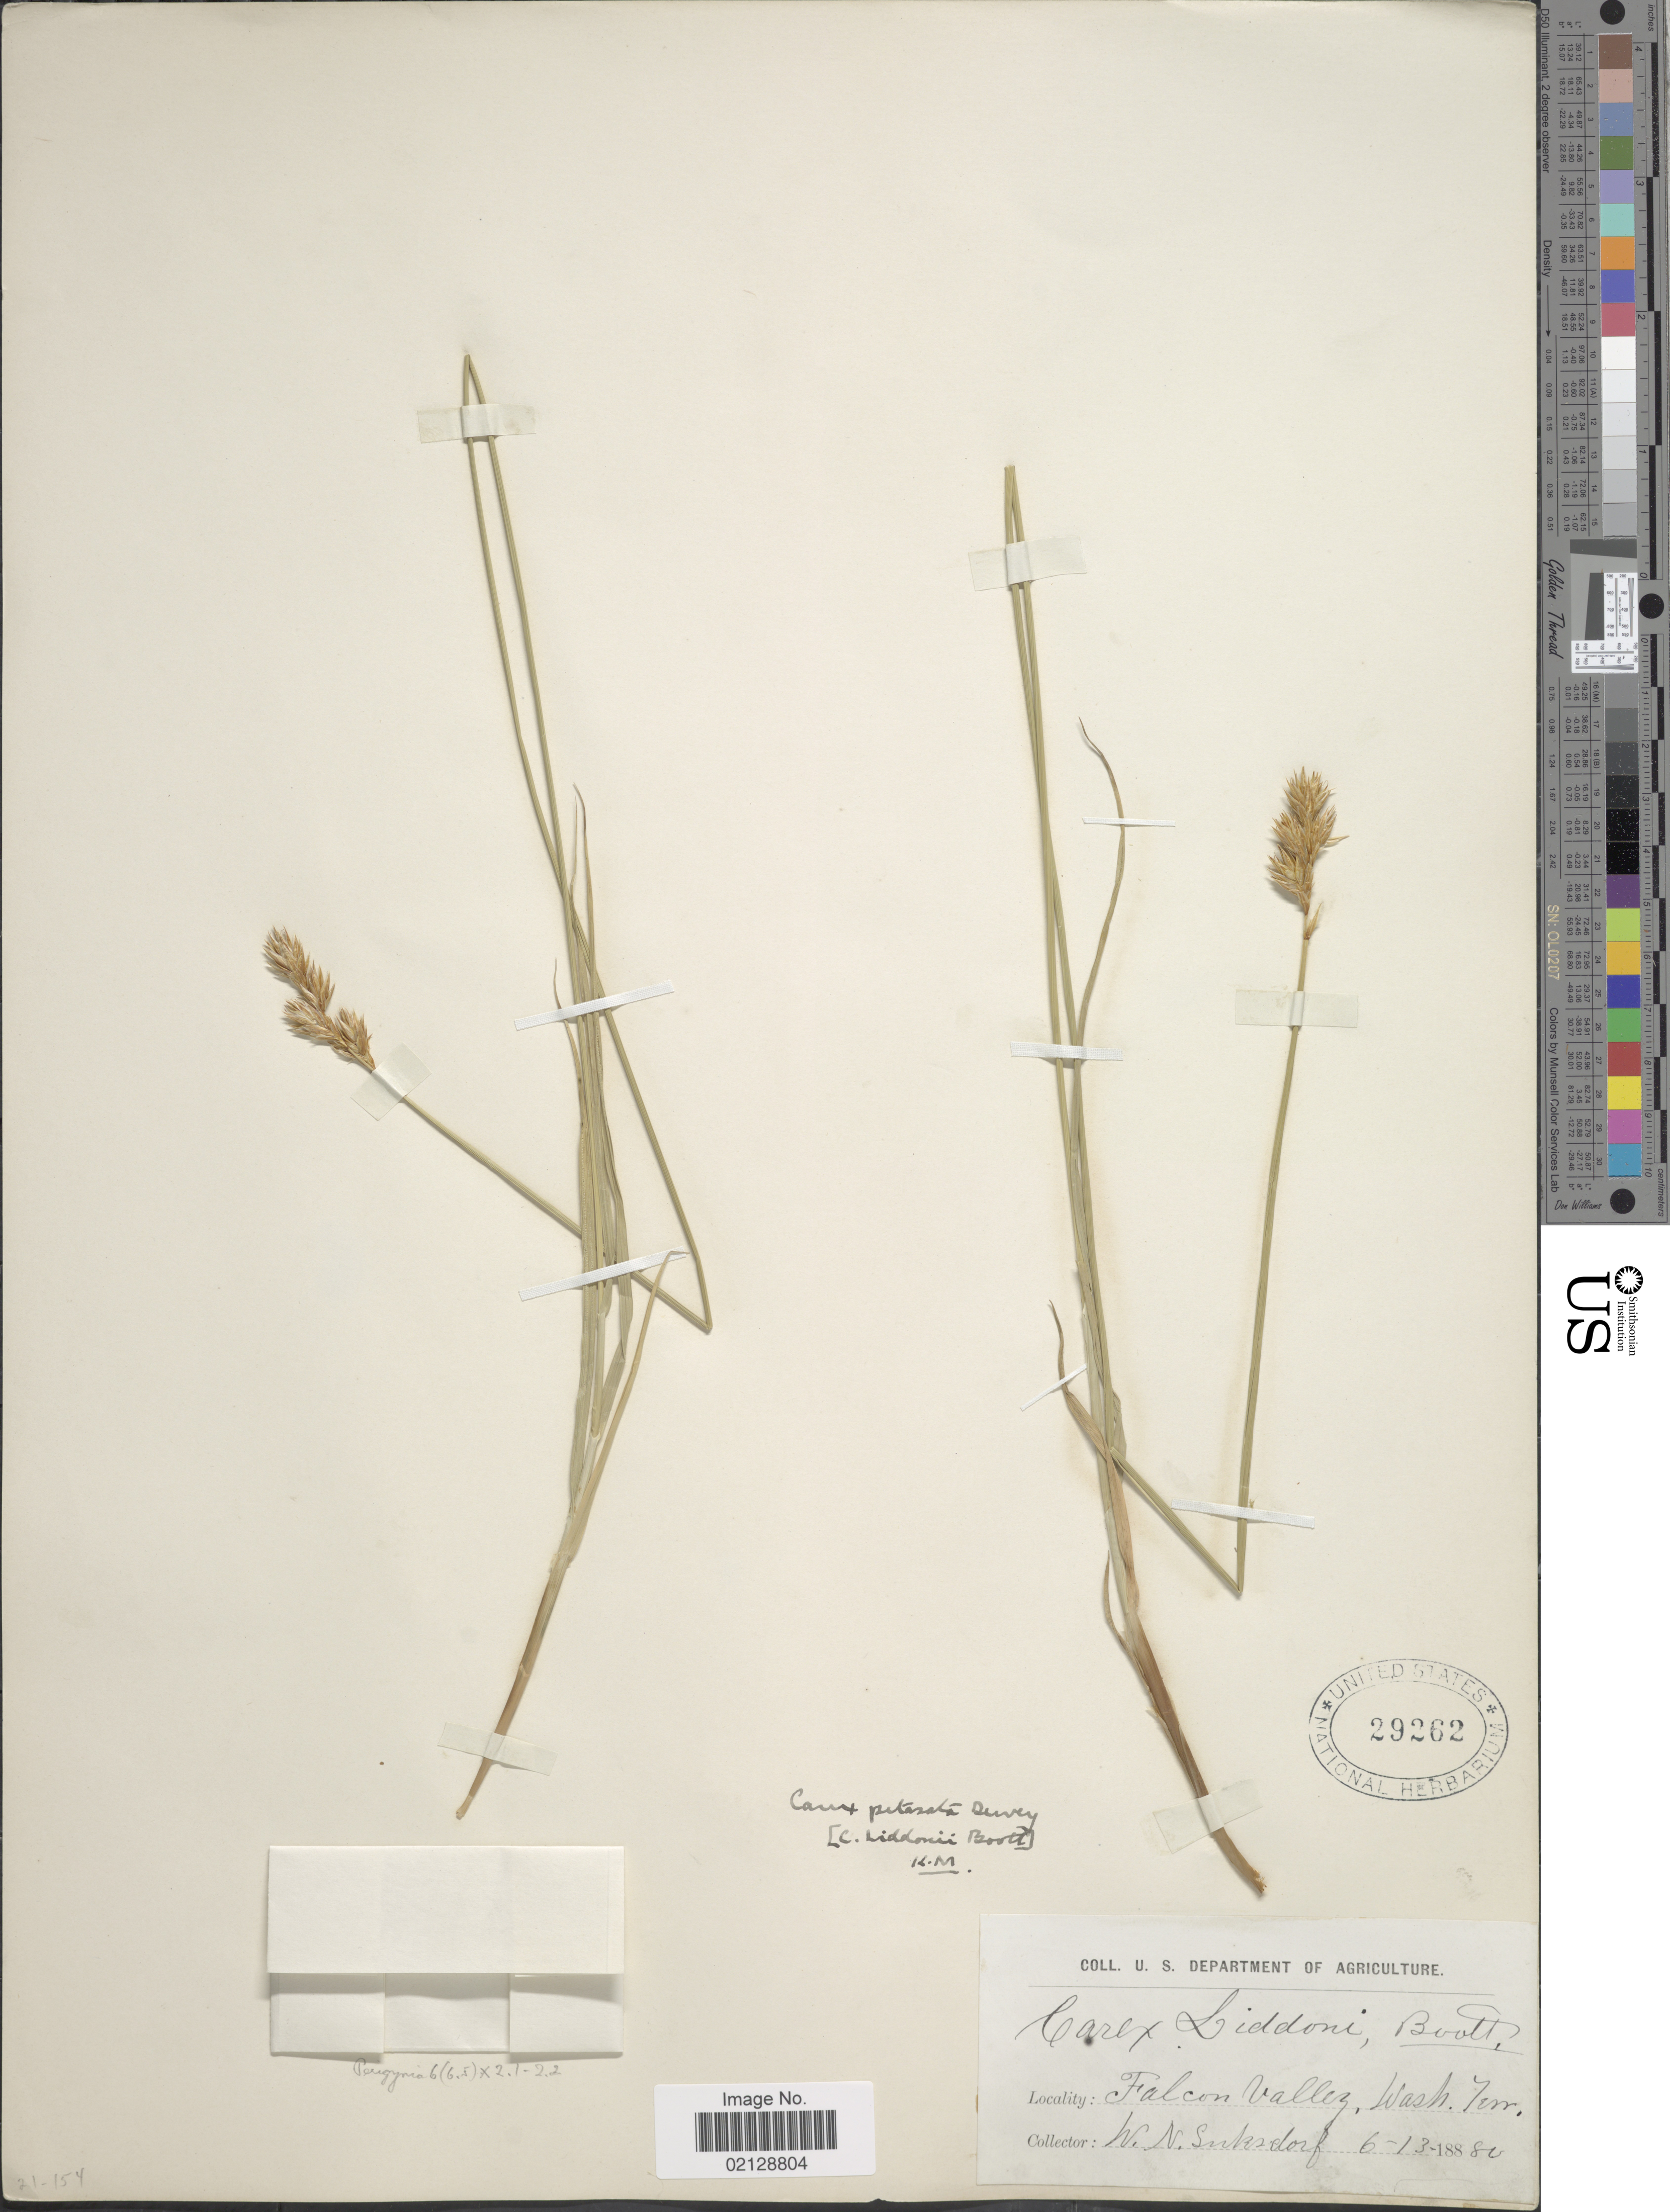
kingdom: Plantae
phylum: Tracheophyta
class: Liliopsida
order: Poales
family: Cyperaceae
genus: Carex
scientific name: Carex petasata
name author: Dewey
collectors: W. N. Suksdorf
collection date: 1884-06-13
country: United States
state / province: Tennessee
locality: Falcon Valley, Wash., Terr.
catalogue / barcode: US 29262